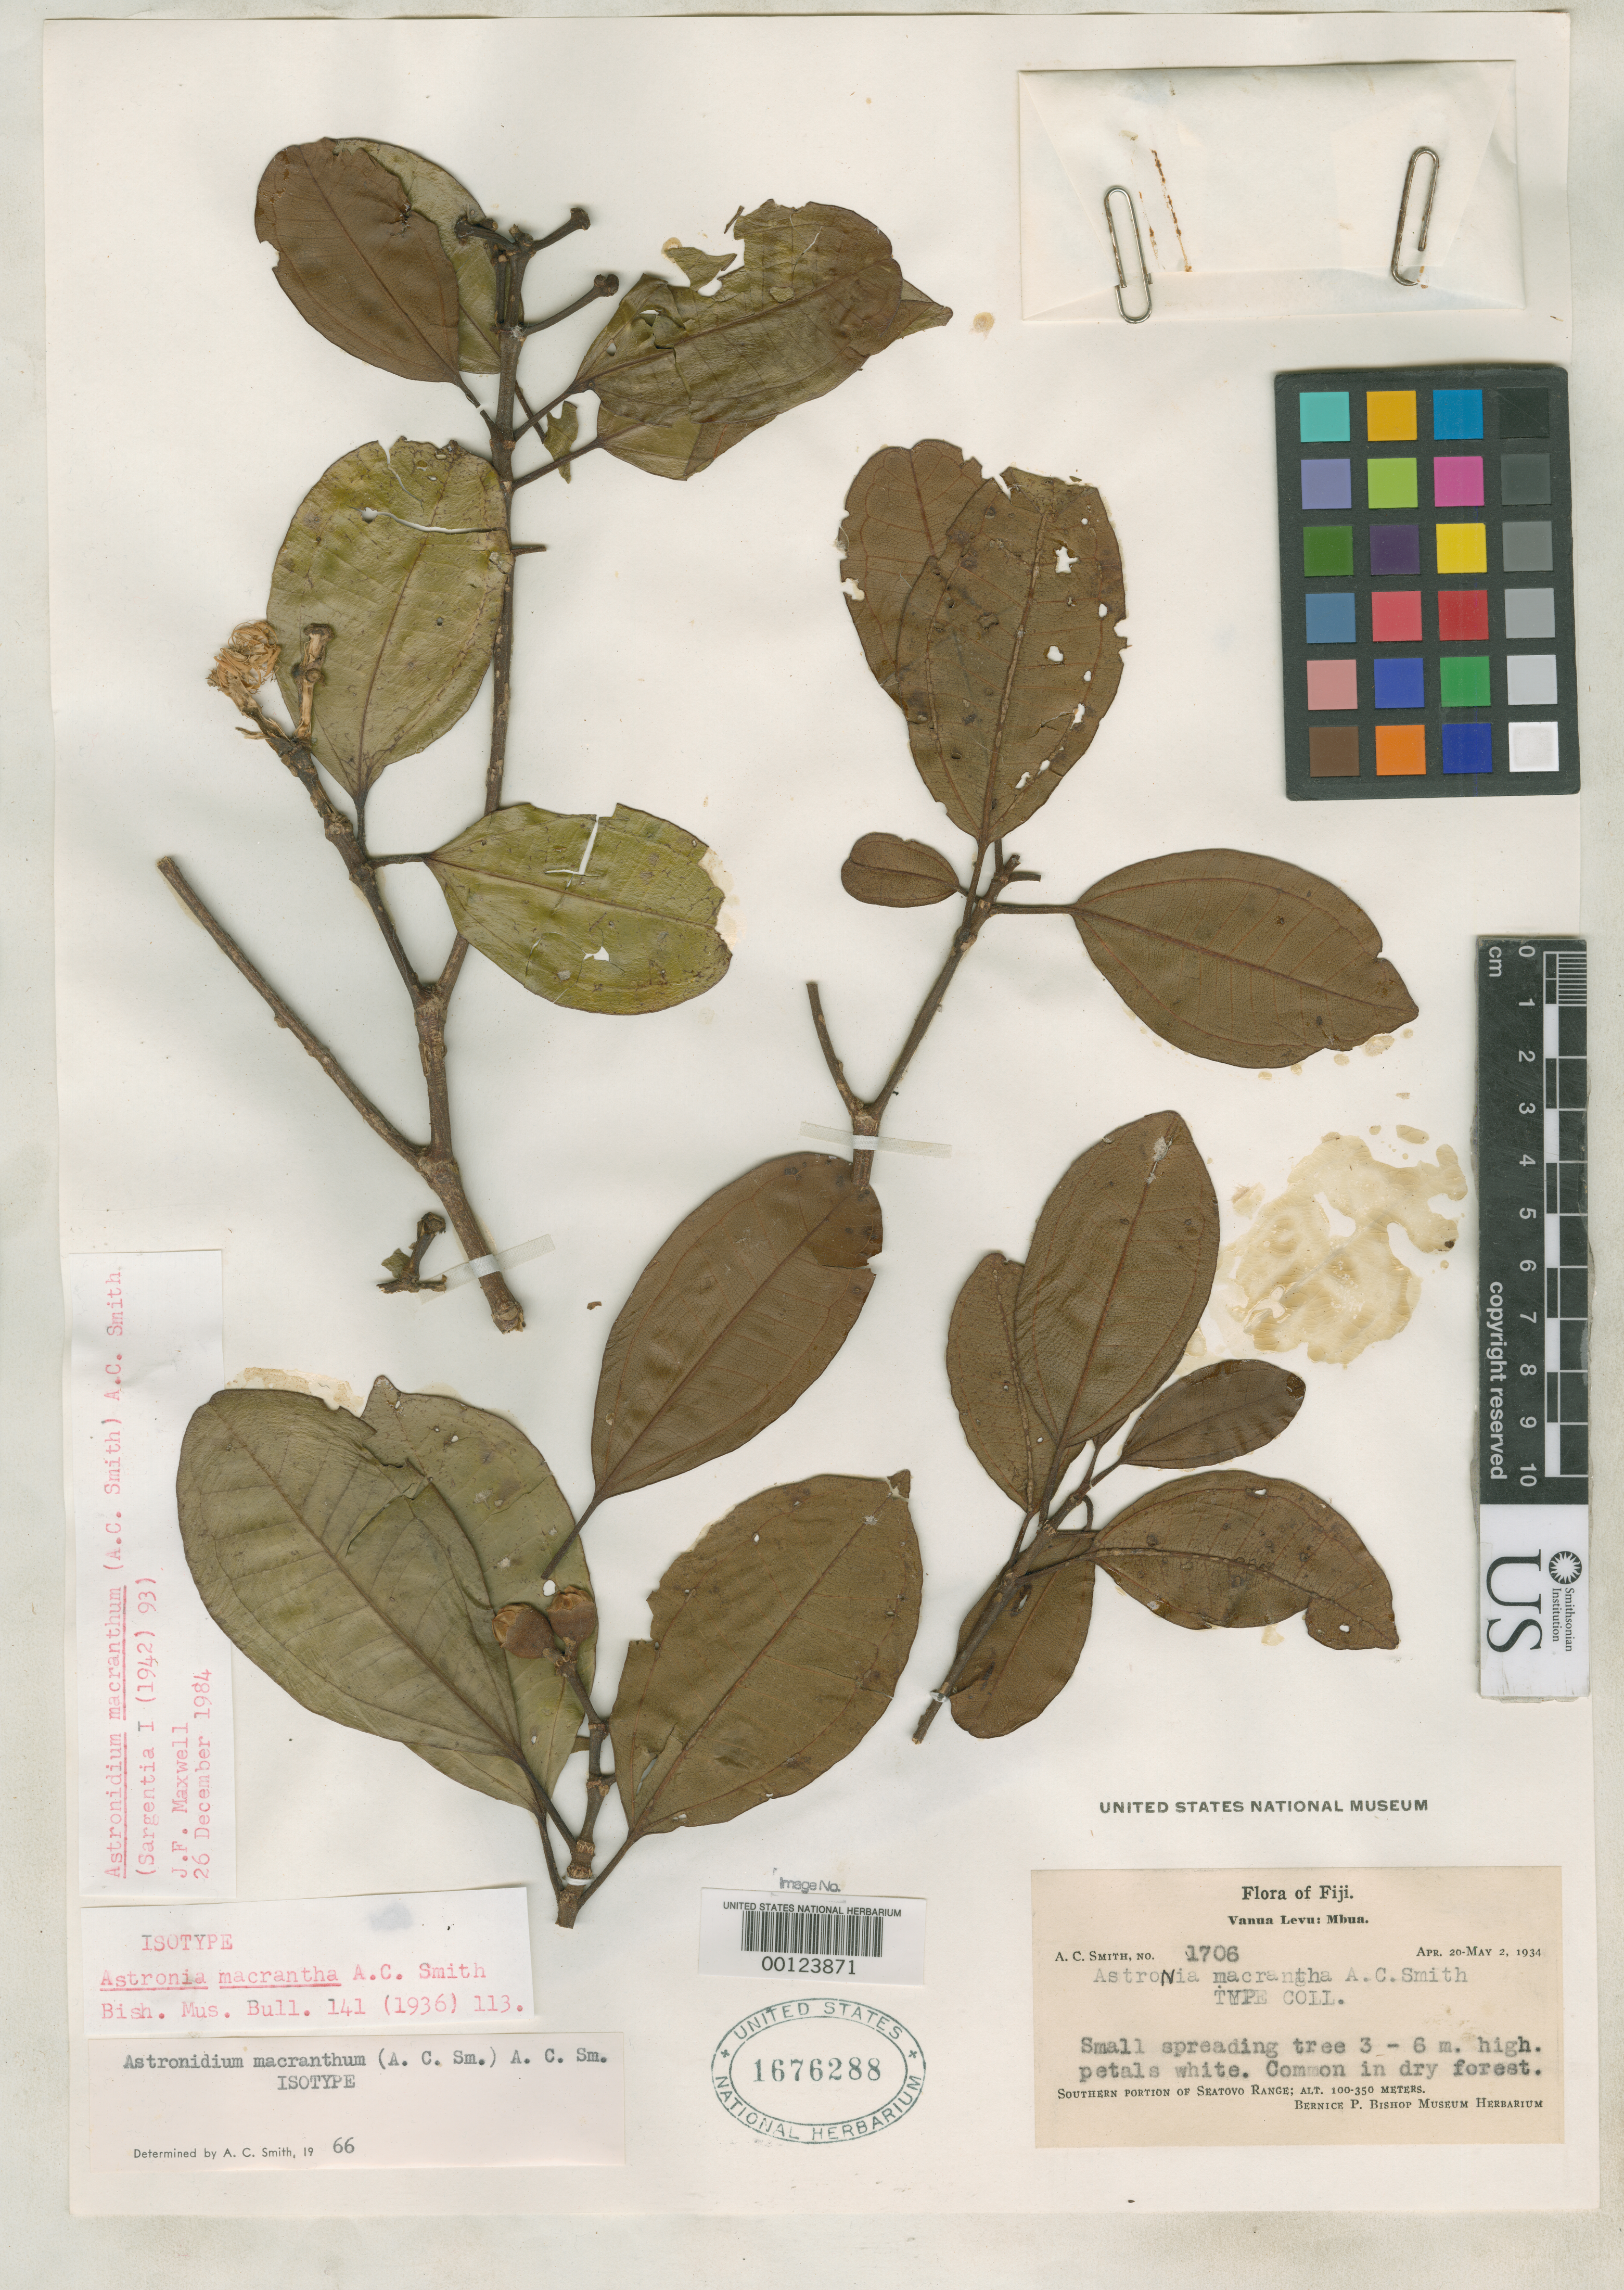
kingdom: Plantae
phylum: Tracheophyta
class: Magnoliopsida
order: Myrtales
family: Melastomataceae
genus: Astronia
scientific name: Astronia macrantha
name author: A.C. Sm.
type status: Isotype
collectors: A. C. Smith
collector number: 1706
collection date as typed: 02 May 1934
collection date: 1934-05-02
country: Fiji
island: Vanua Levu Group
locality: Mbua, Seatovo Range.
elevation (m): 100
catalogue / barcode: US 1676288